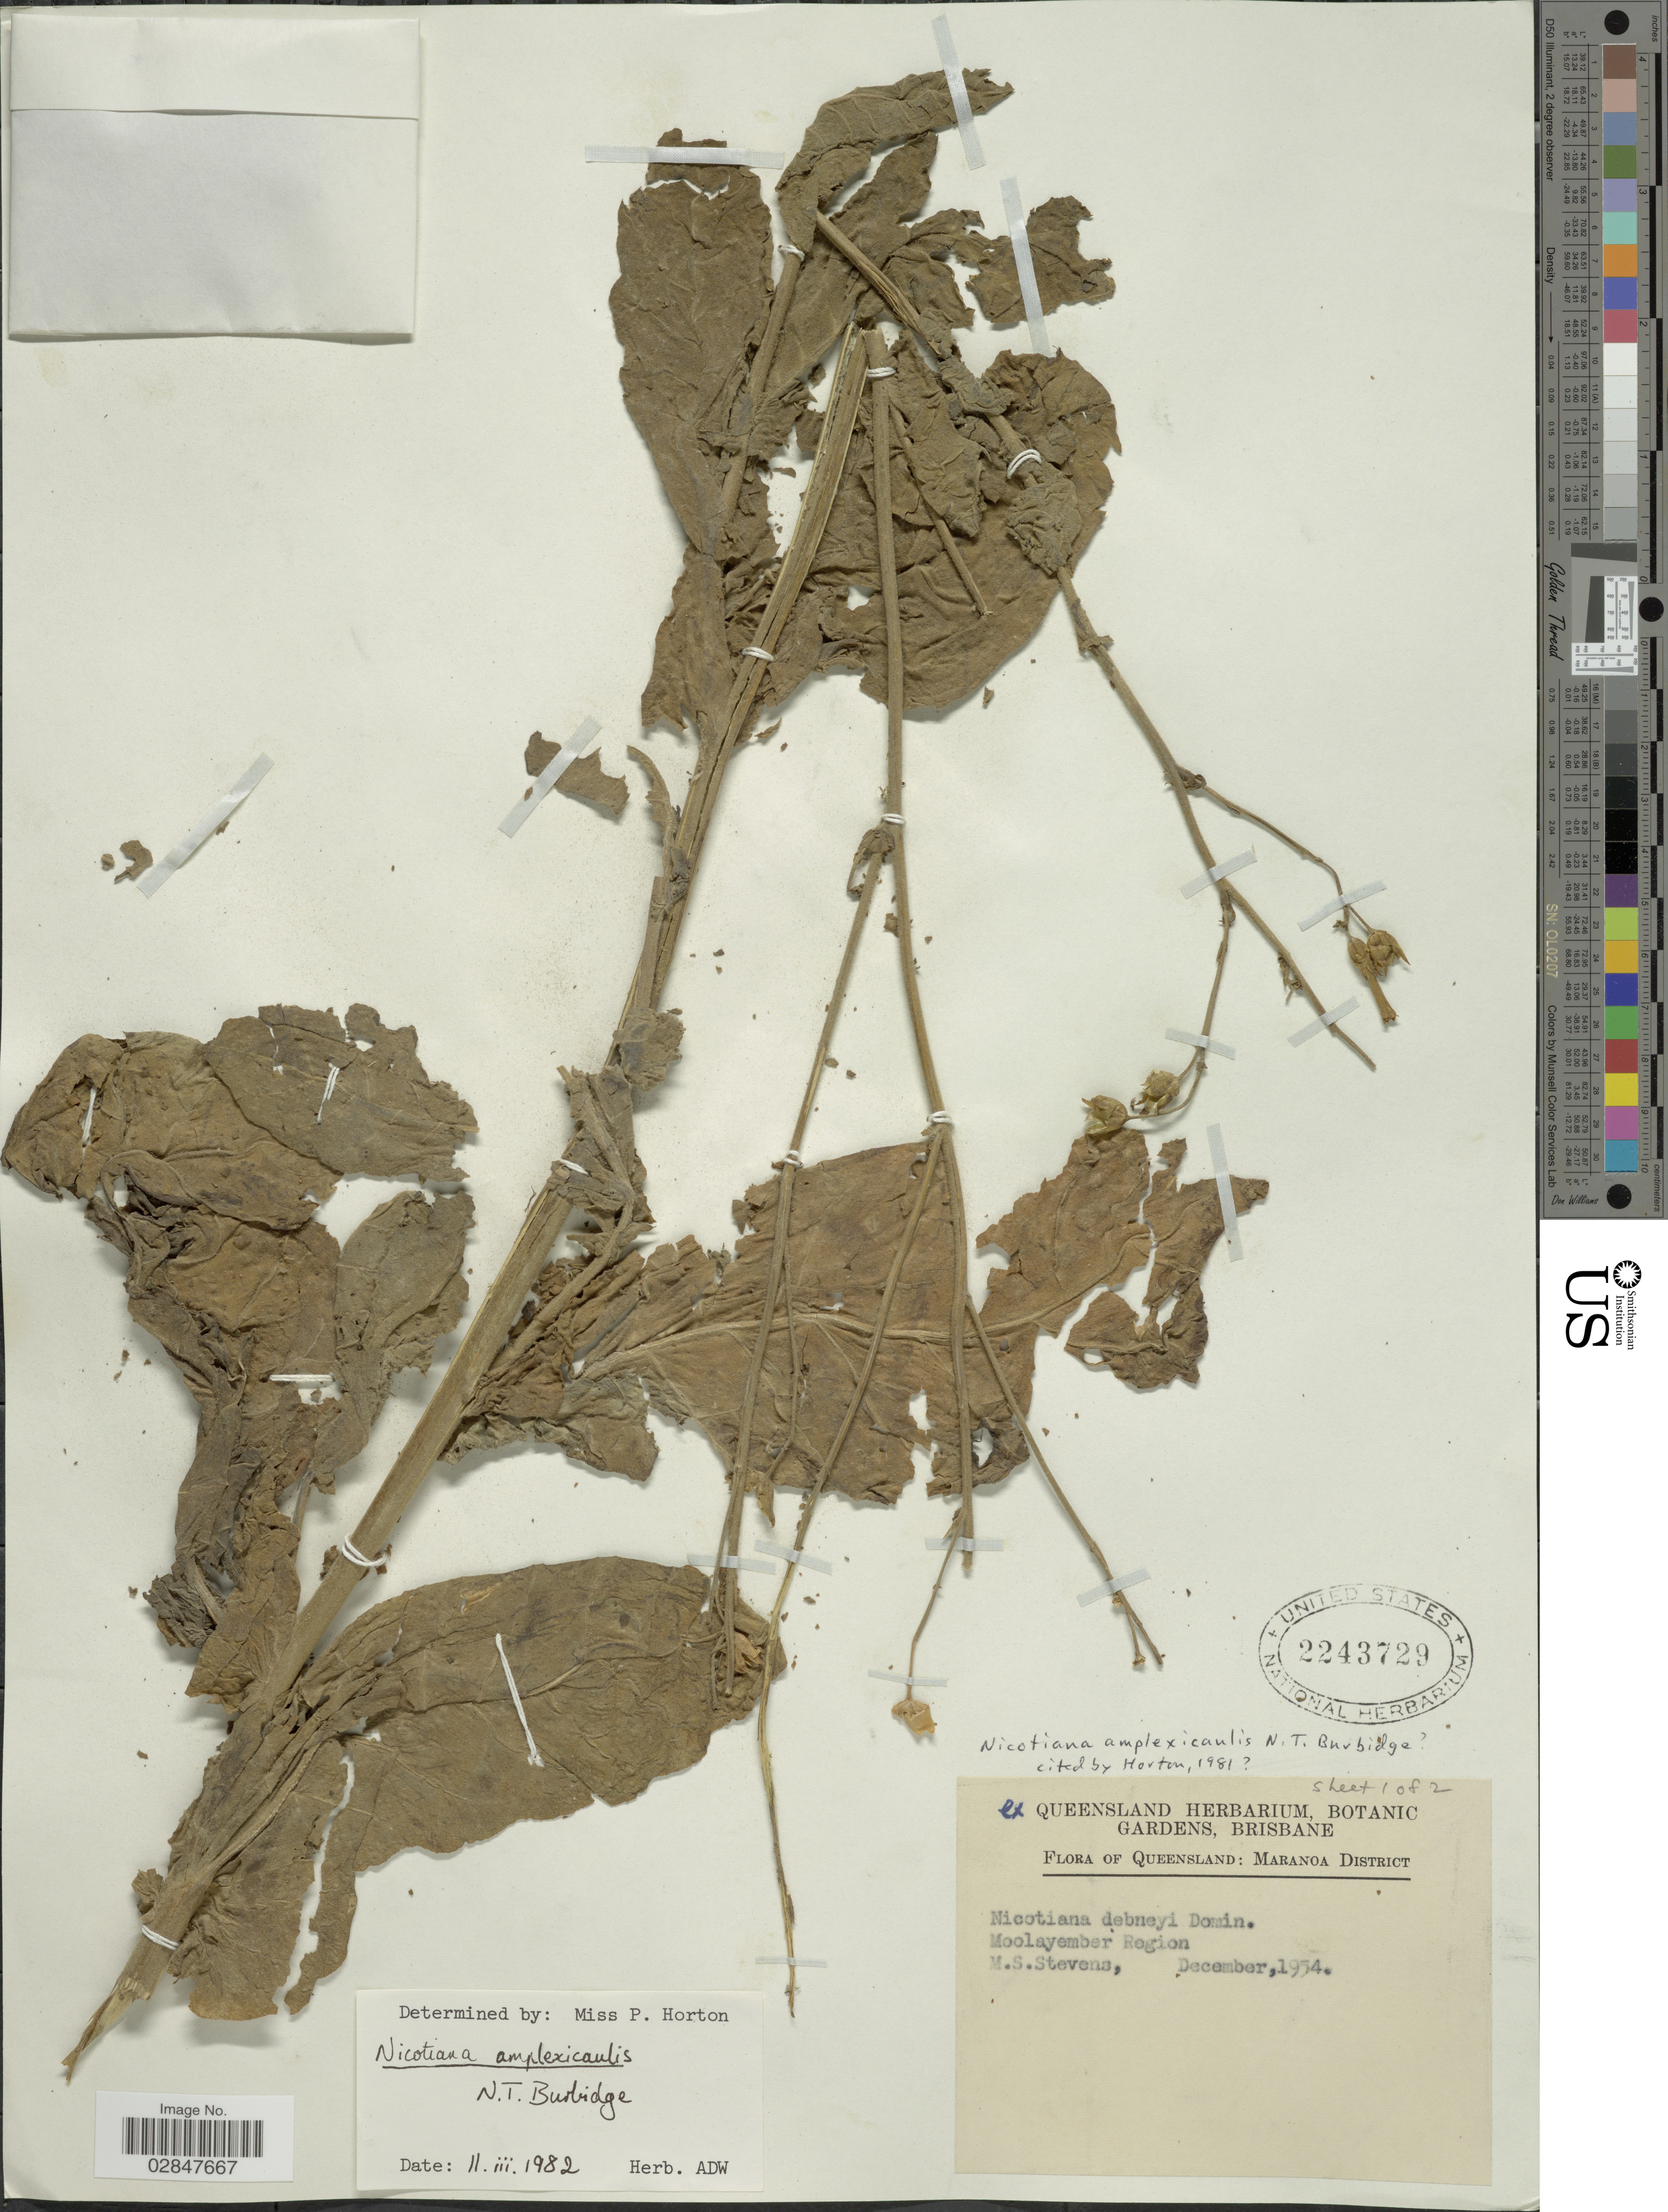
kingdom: Plantae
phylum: Tracheophyta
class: Magnoliopsida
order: Solanales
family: Solanaceae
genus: Nicotiana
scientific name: Nicotiana amplexicaulis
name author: N.T. Burb.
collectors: M. Stevens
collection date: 1954-12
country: Australia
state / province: Queensland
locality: Maranoa District. Moolayember Region.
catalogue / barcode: US 2243729